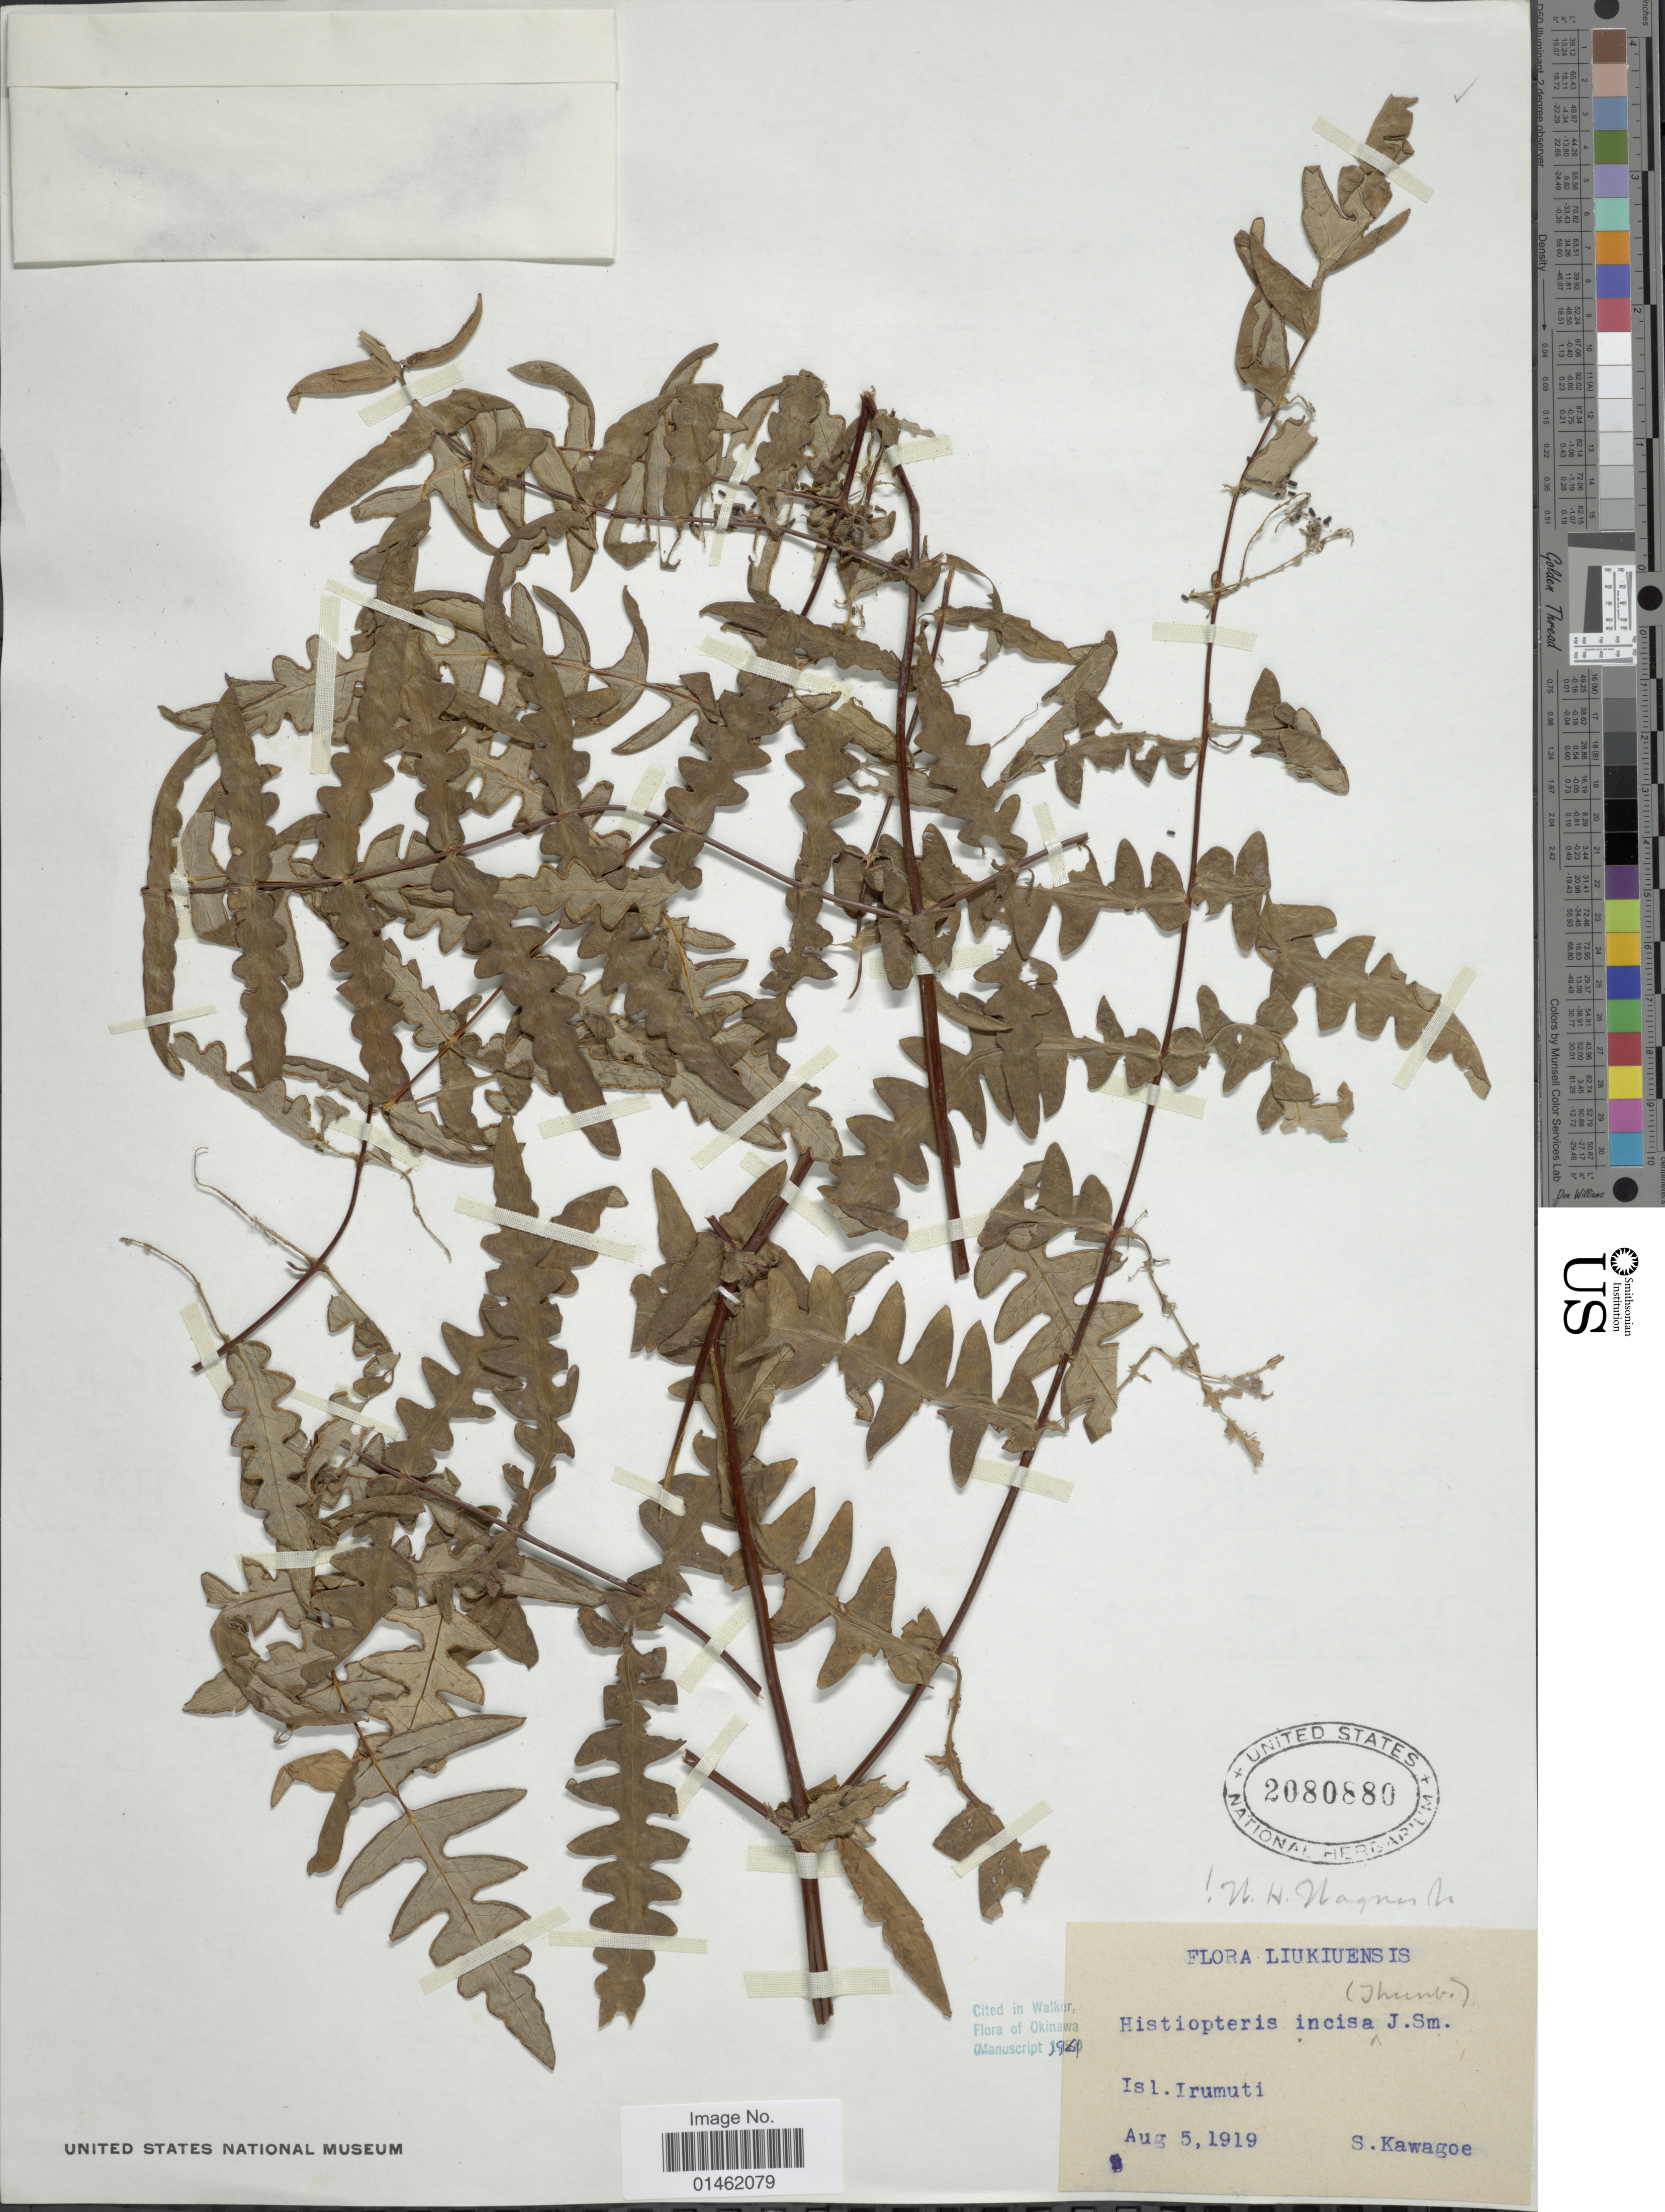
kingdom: Plantae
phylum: Tracheophyta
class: Polypodiopsida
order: Polypodiales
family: Dennstaedtiaceae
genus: Histiopteris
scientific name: Histiopteris incisa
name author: (Thunb.) J. Sm.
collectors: S. Kawagoe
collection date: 1919-08-05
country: Japan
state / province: Okinawa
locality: Liukiuensis, Isl. Irumuti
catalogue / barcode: US 2080880